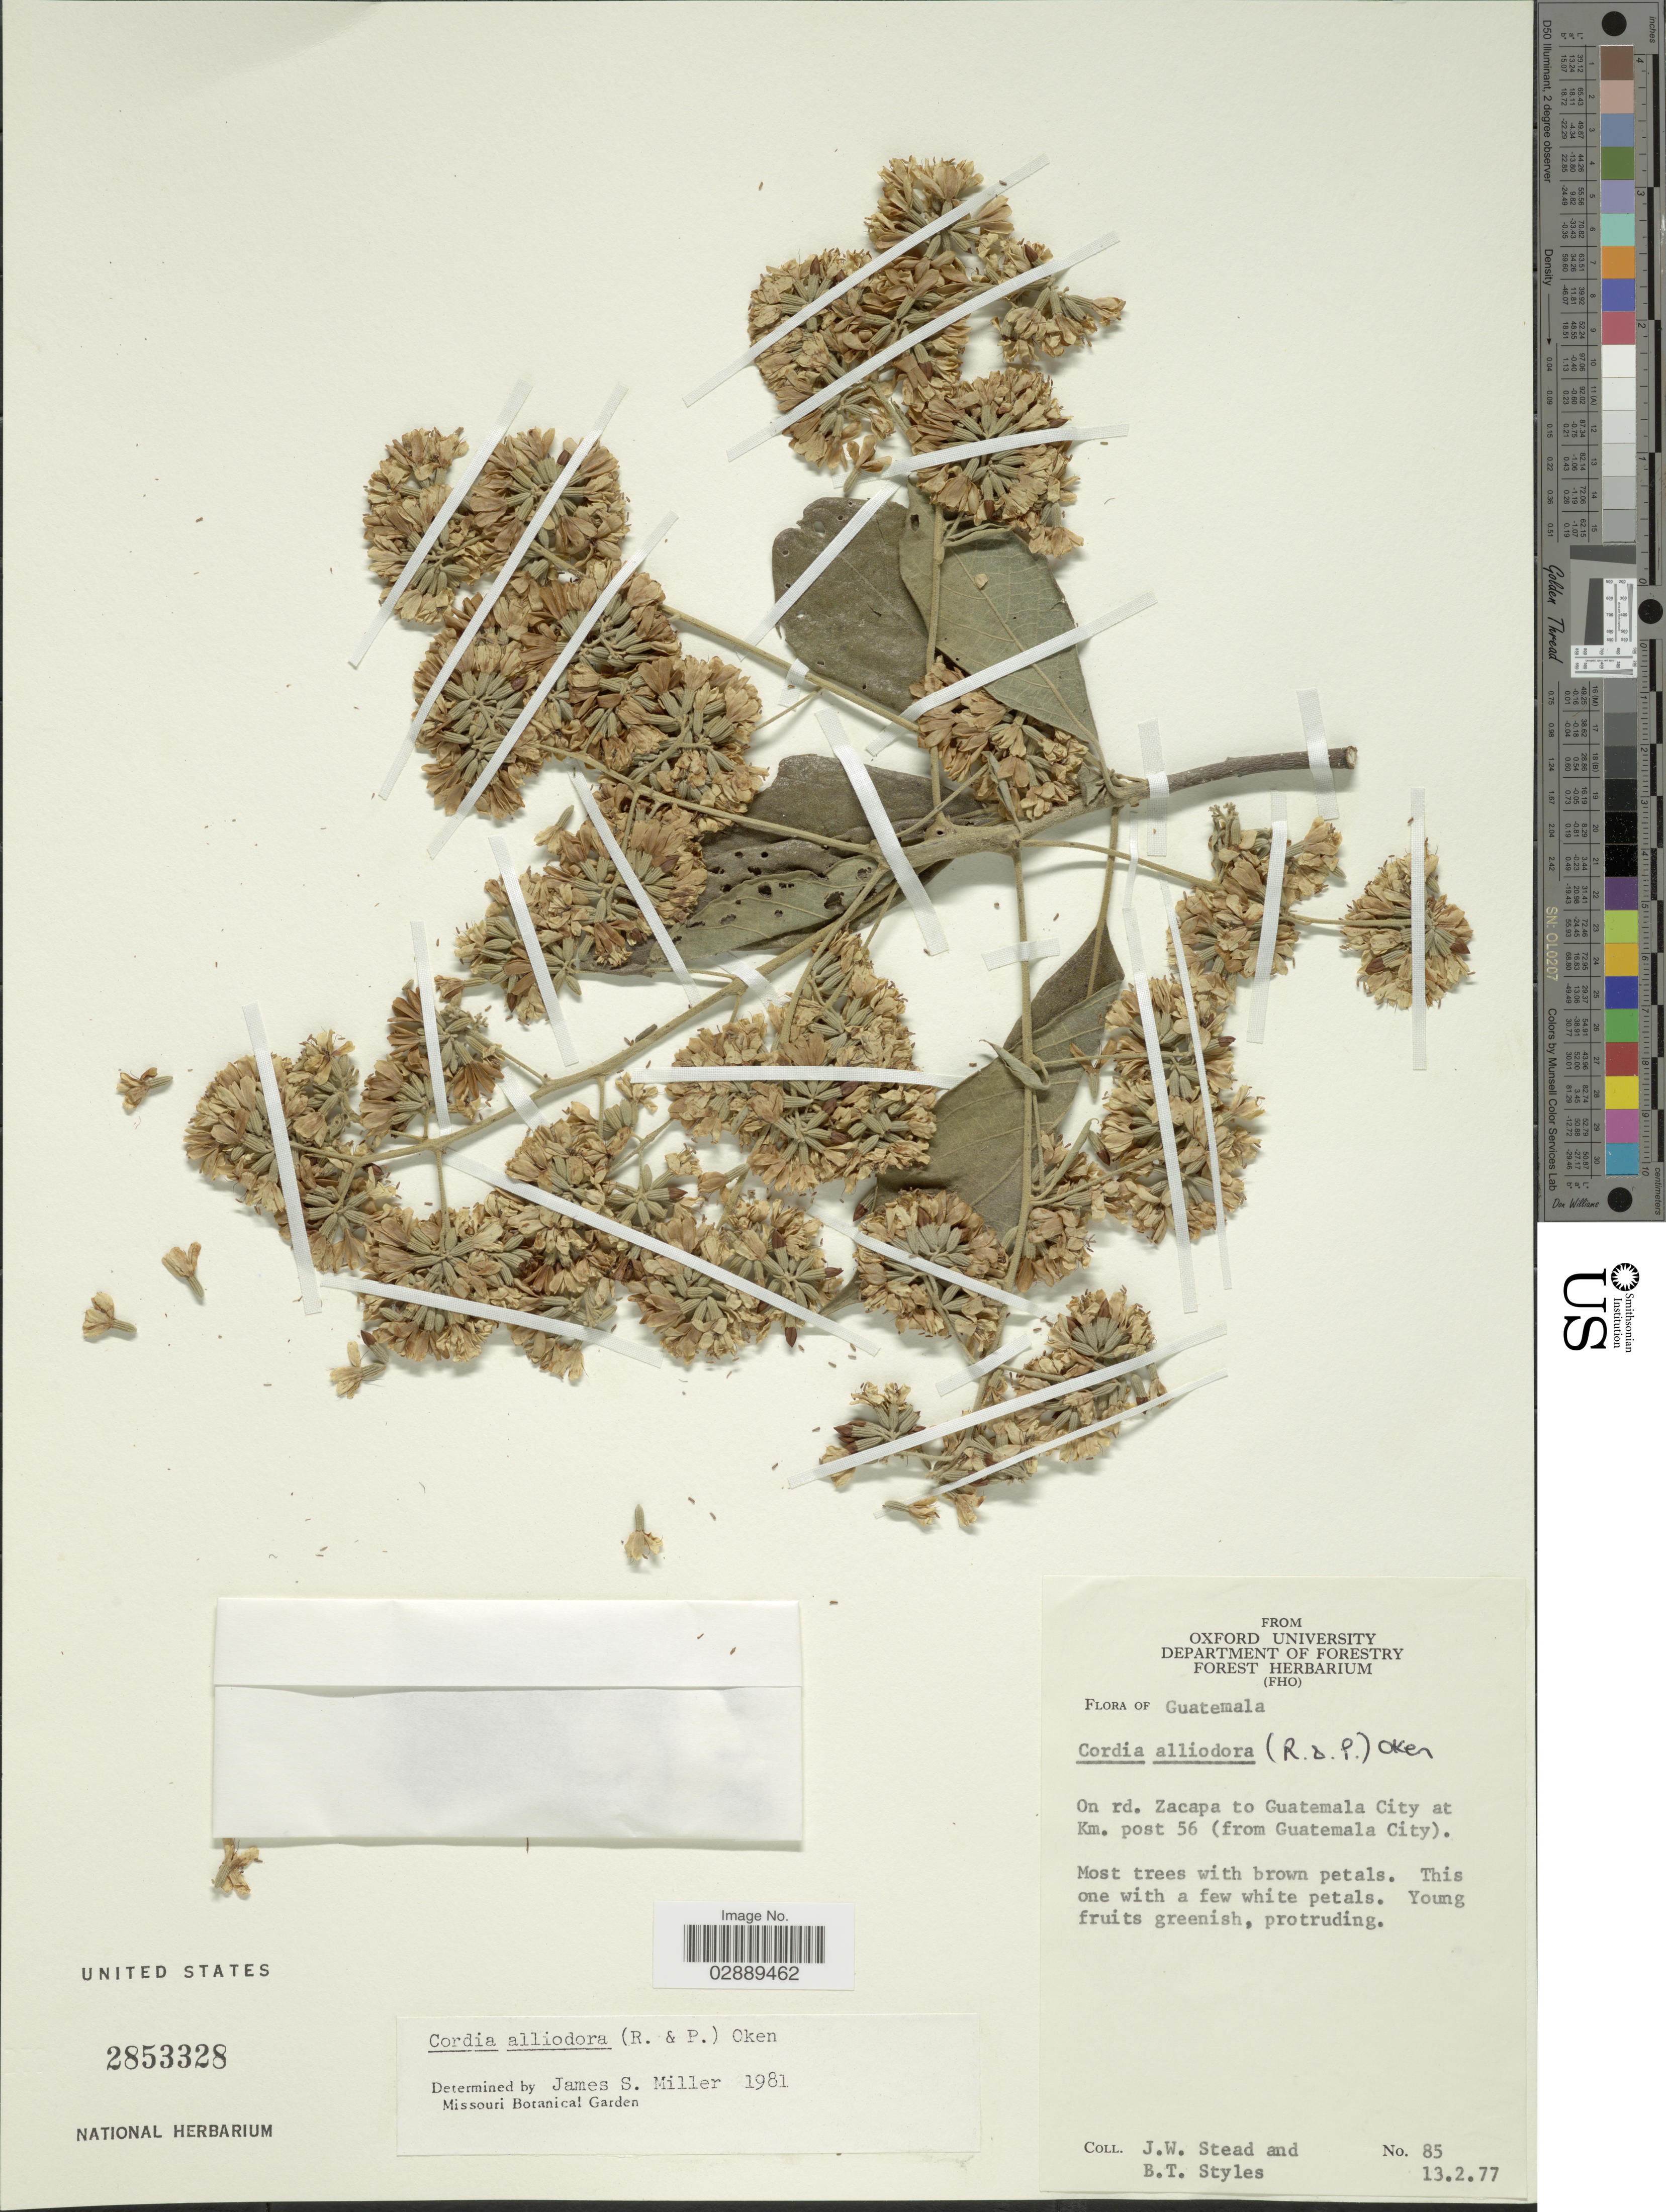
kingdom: Plantae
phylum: Tracheophyta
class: Magnoliopsida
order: Boraginales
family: Cordiaceae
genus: Cordia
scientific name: Cordia alliodora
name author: (Ruiz & Pav.) Oken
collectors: J. Stead & B. T. Styles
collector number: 85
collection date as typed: Transcribed d/m/y: 13/2/77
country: Guatemala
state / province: Zacapa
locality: On rd. Zacapa to Guatemala City at Km. post 56 (from Guatemala City).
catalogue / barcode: US 2853328